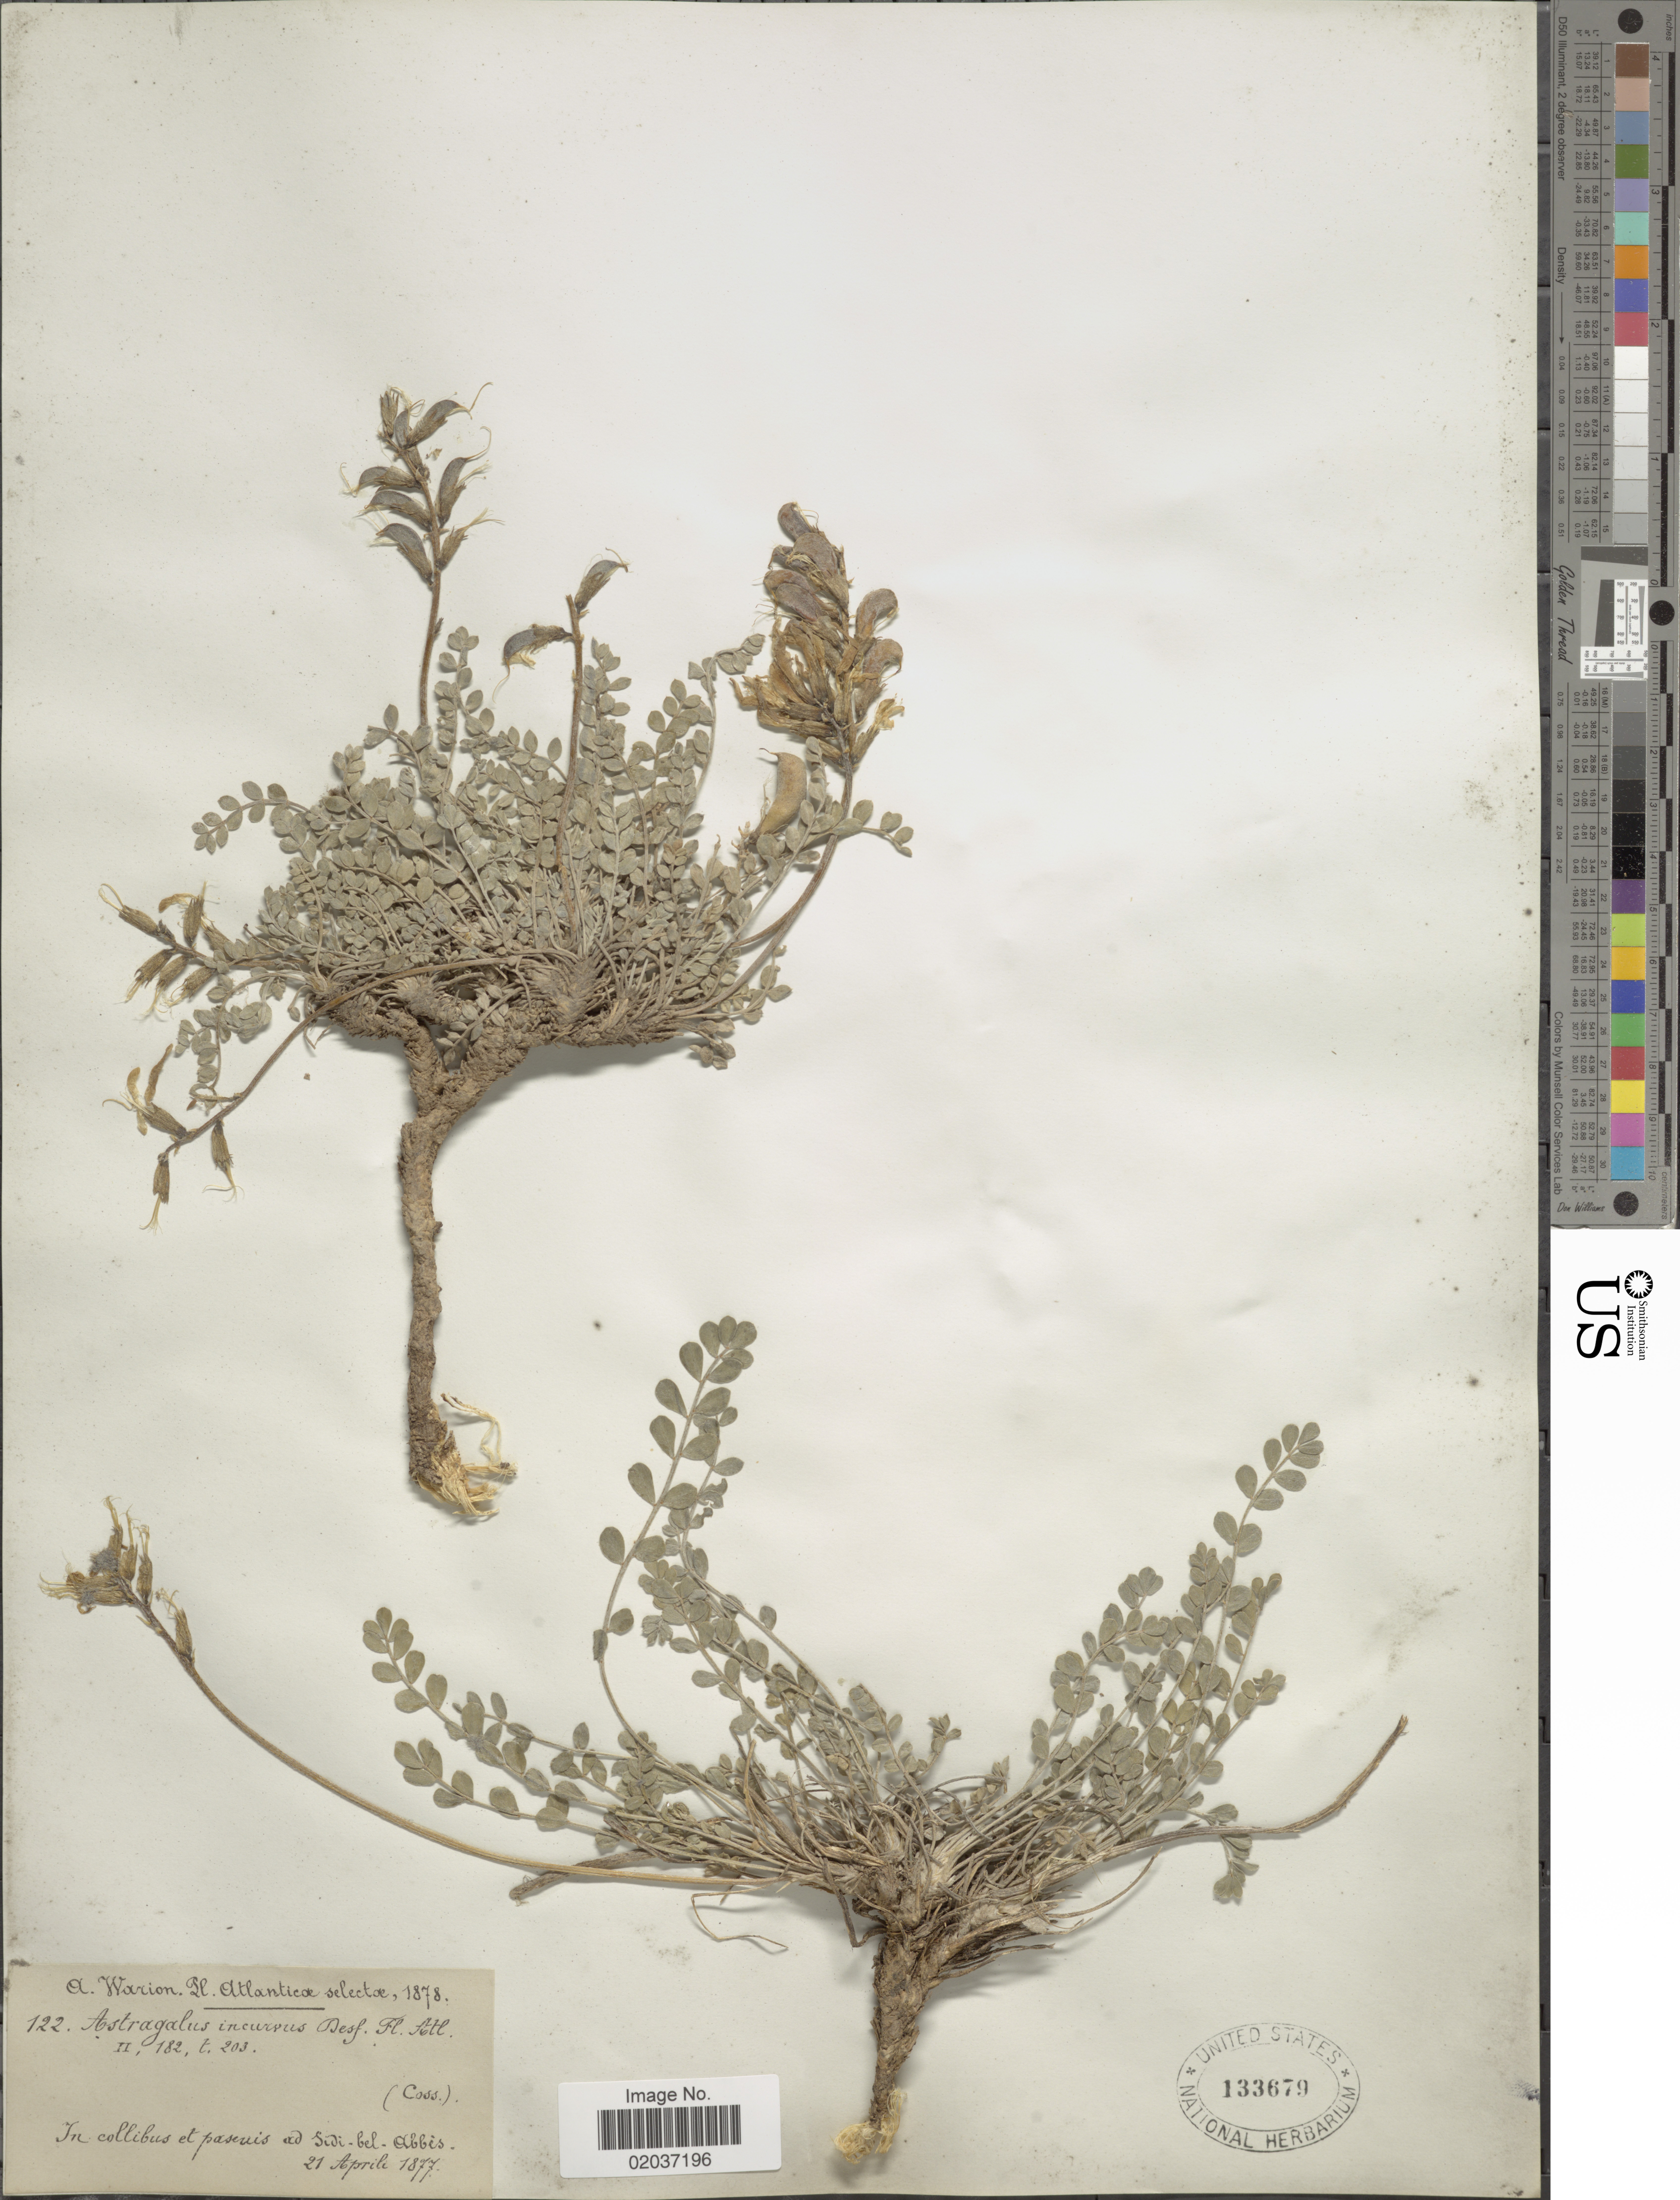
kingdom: Plantae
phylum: Tracheophyta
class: Magnoliopsida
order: Fabales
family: Fabaceae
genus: Astragalus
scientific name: Astragalus incurvus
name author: Desf.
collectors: A. Warion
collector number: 122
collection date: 1877-04-21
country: Algeria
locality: Pl. Atlanticae, In collibus et pascuis ad sidi. bel. Abbis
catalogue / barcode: US 133679